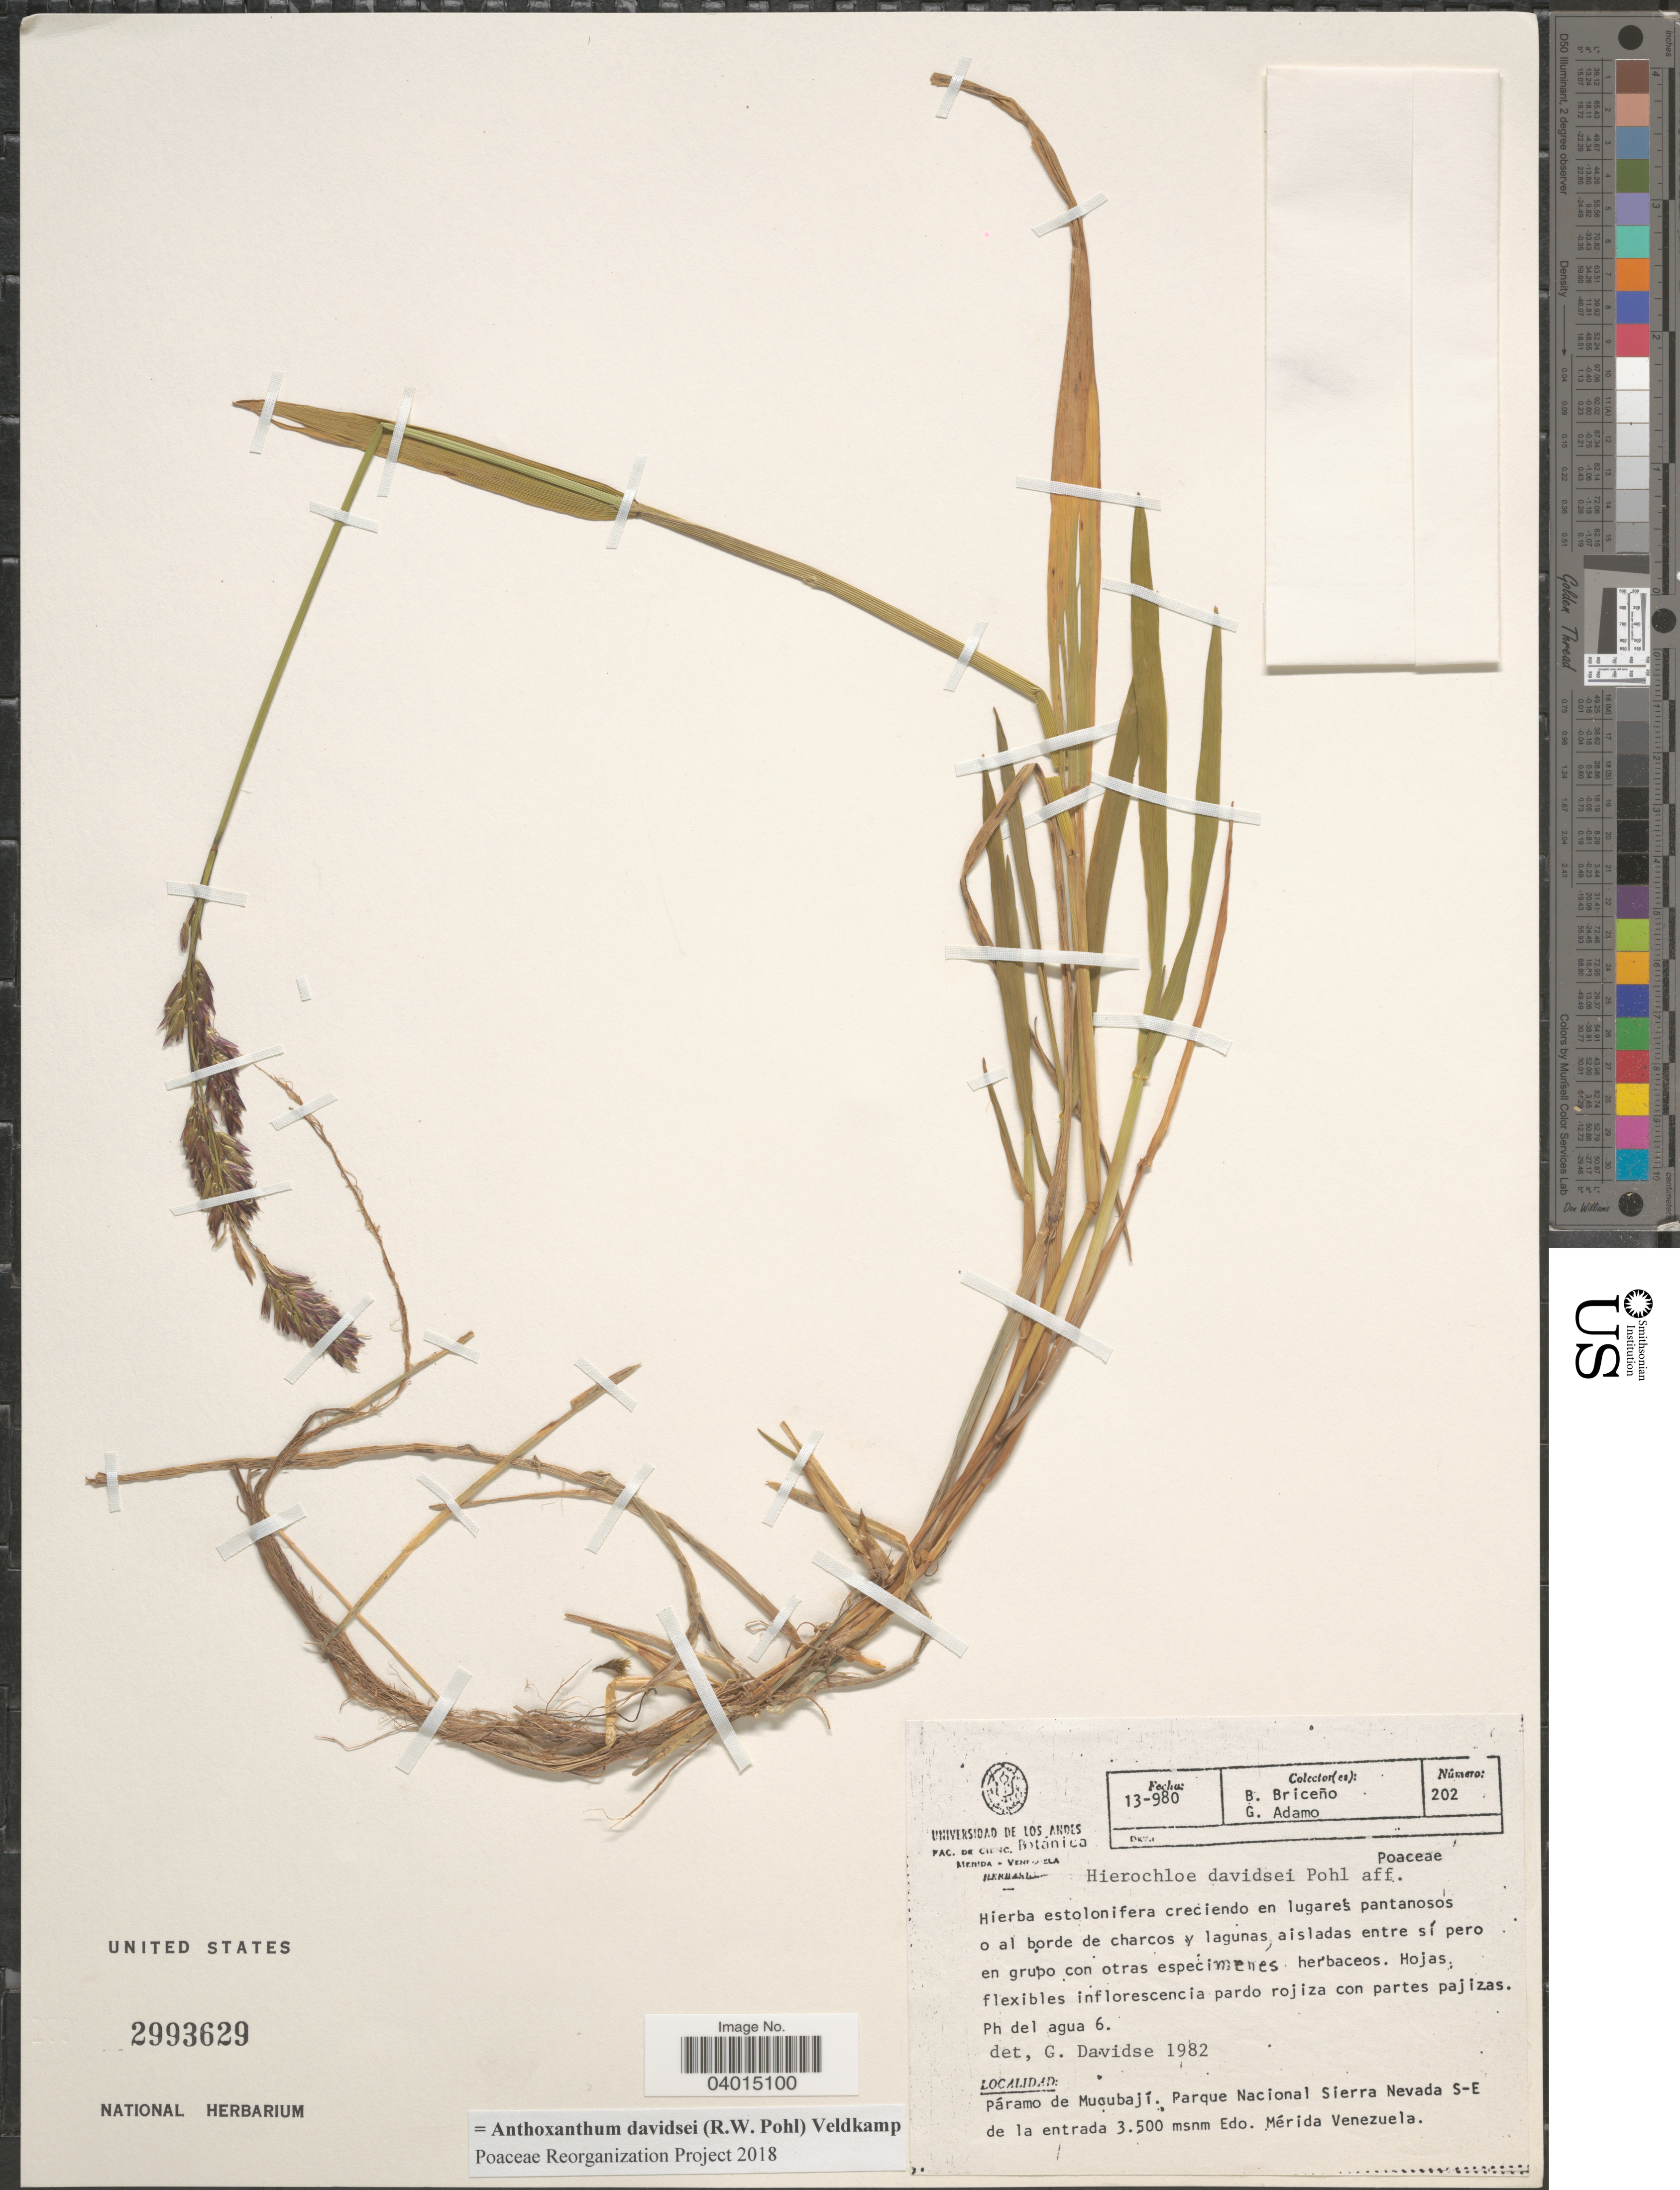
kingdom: Plantae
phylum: Tracheophyta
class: Liliopsida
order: Poales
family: Poaceae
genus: Anthoxanthum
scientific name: Anthoxanthum davidsei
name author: (R.W. Pohl) Veldkamp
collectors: B. Briceño & G. Adamo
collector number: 202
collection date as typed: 13-980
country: Venezuela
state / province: Merida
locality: Páramo de Muoubají, Parque Nacional Sierra Nevada S-E de la entrada.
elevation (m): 3500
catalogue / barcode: US 2993629